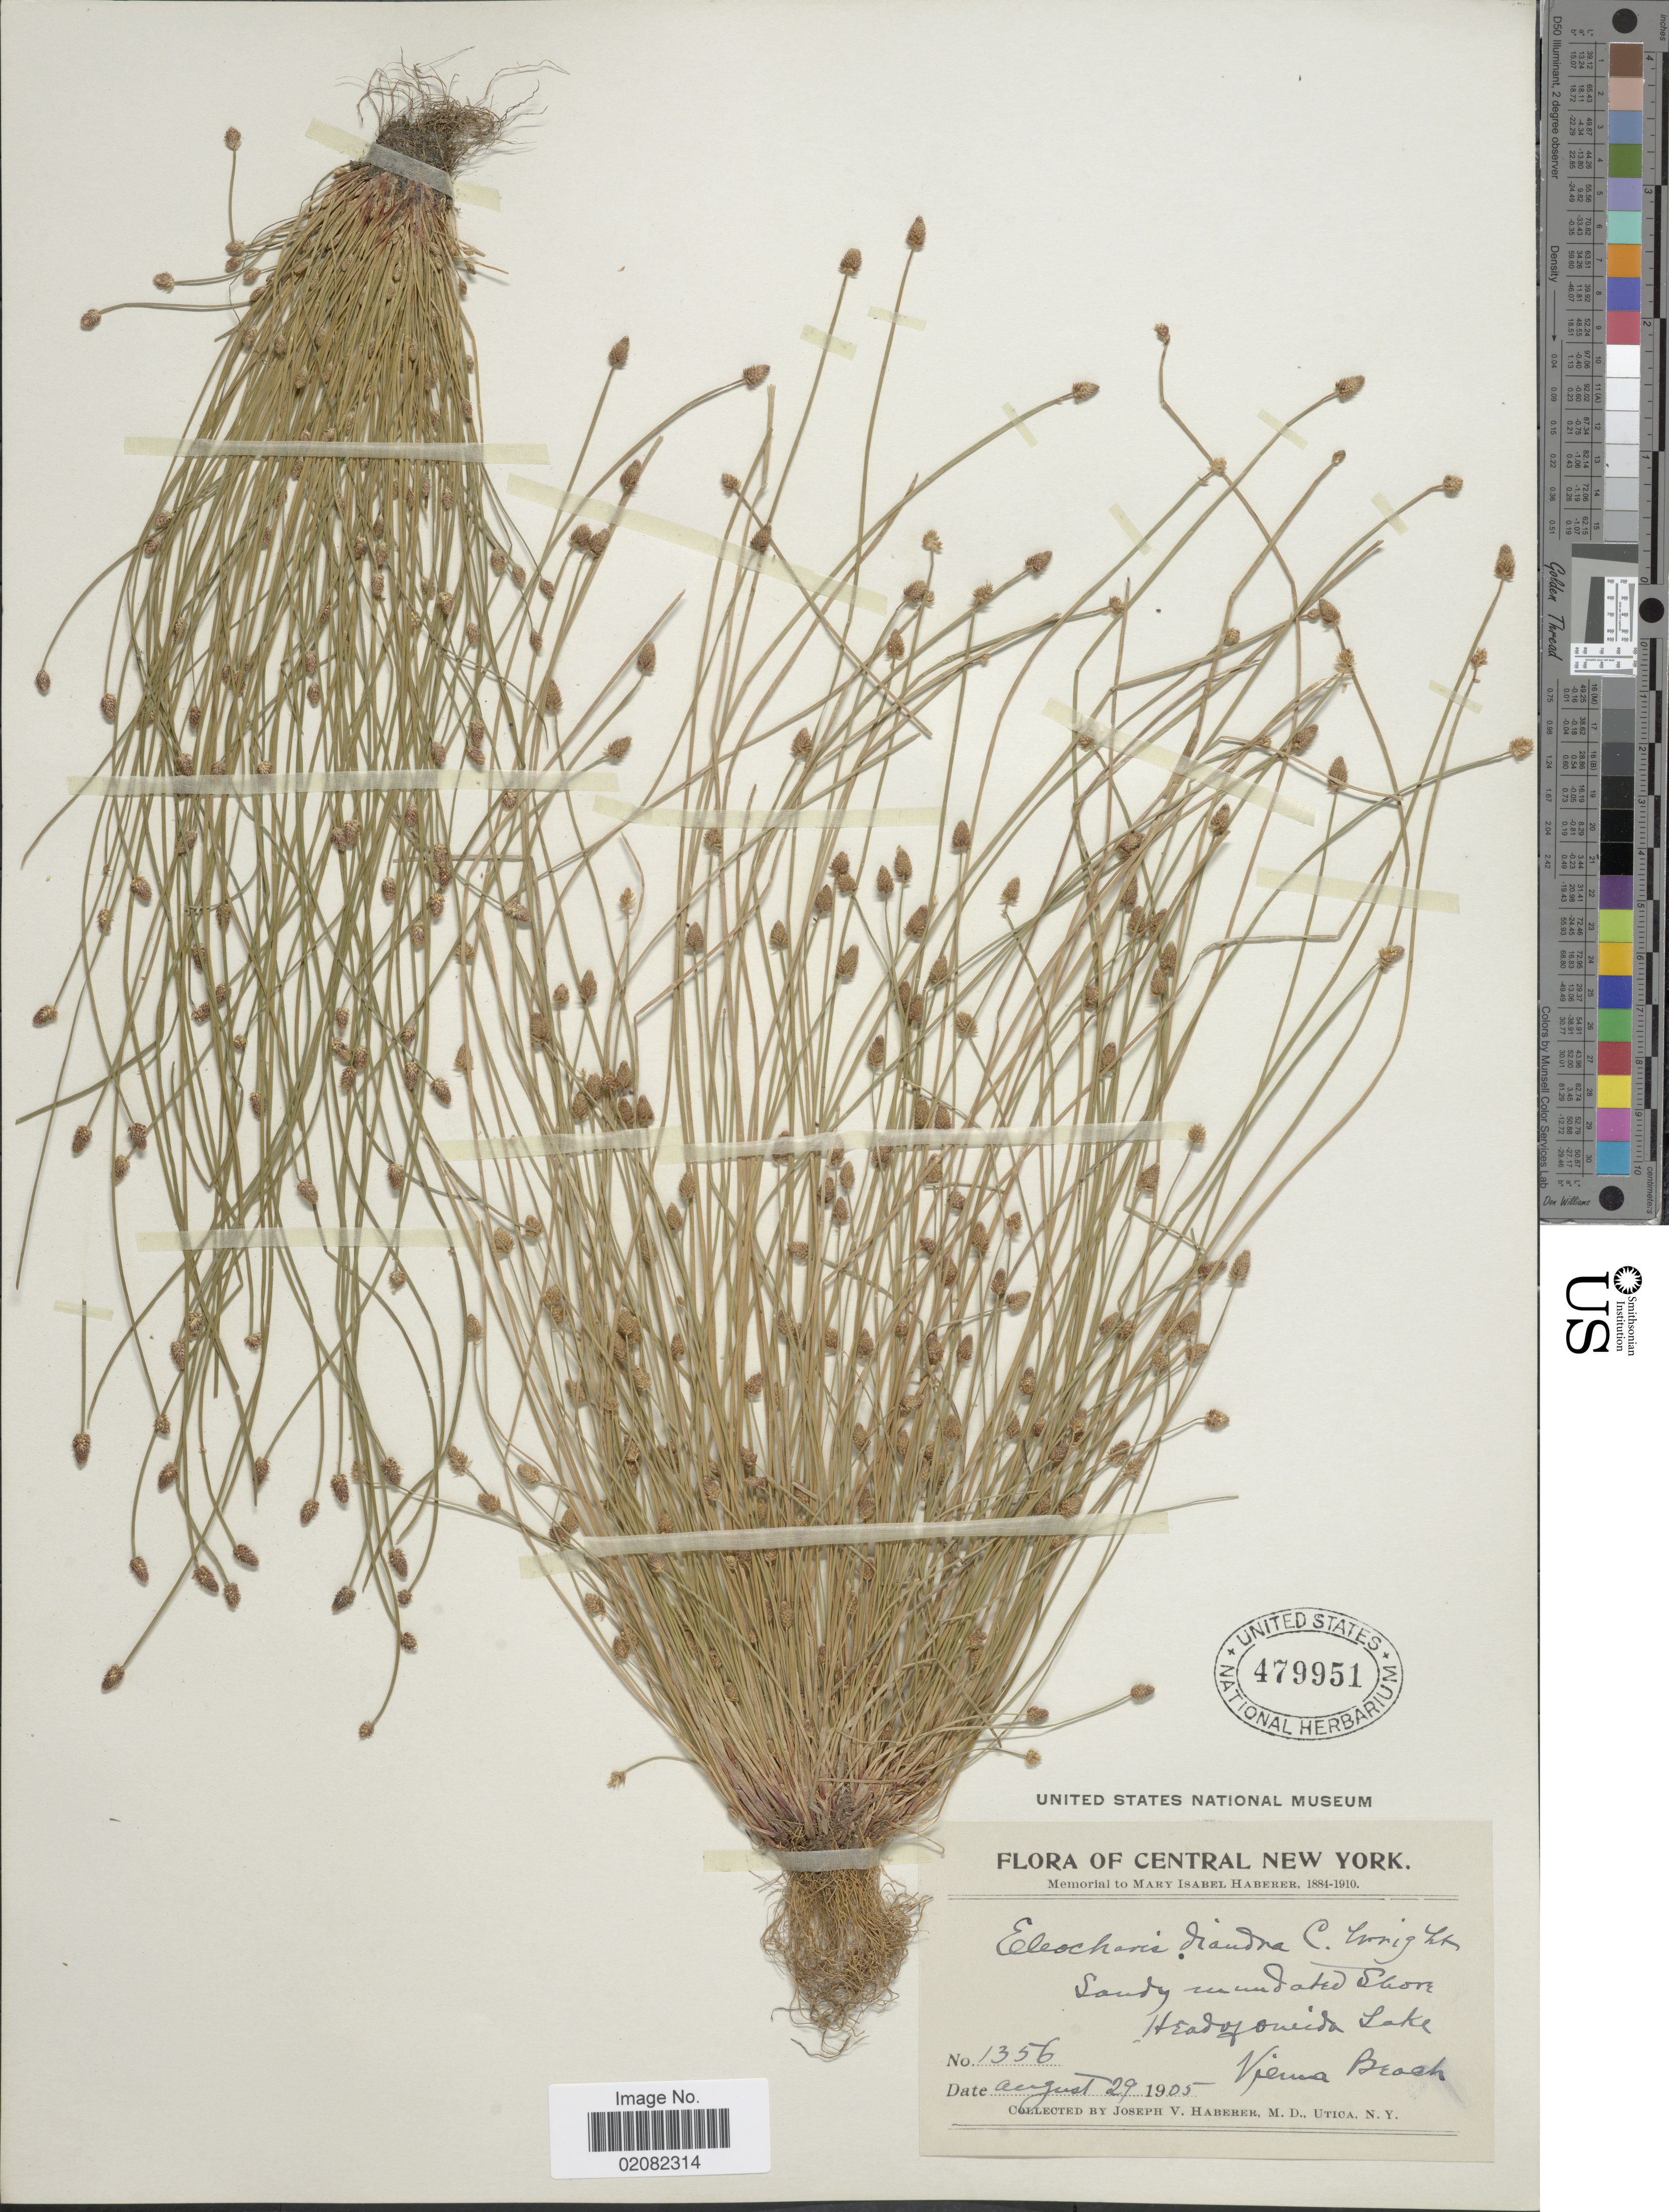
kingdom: Plantae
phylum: Tracheophyta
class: Liliopsida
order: Poales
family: Cyperaceae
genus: Eleocharis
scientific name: Eleocharis diandra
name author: C. Wright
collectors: J. V. Haberer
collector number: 1356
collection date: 1905-08-29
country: United States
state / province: New York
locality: Central New York, Head of Oneida Lake, Vienna Beach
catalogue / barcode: US 479951